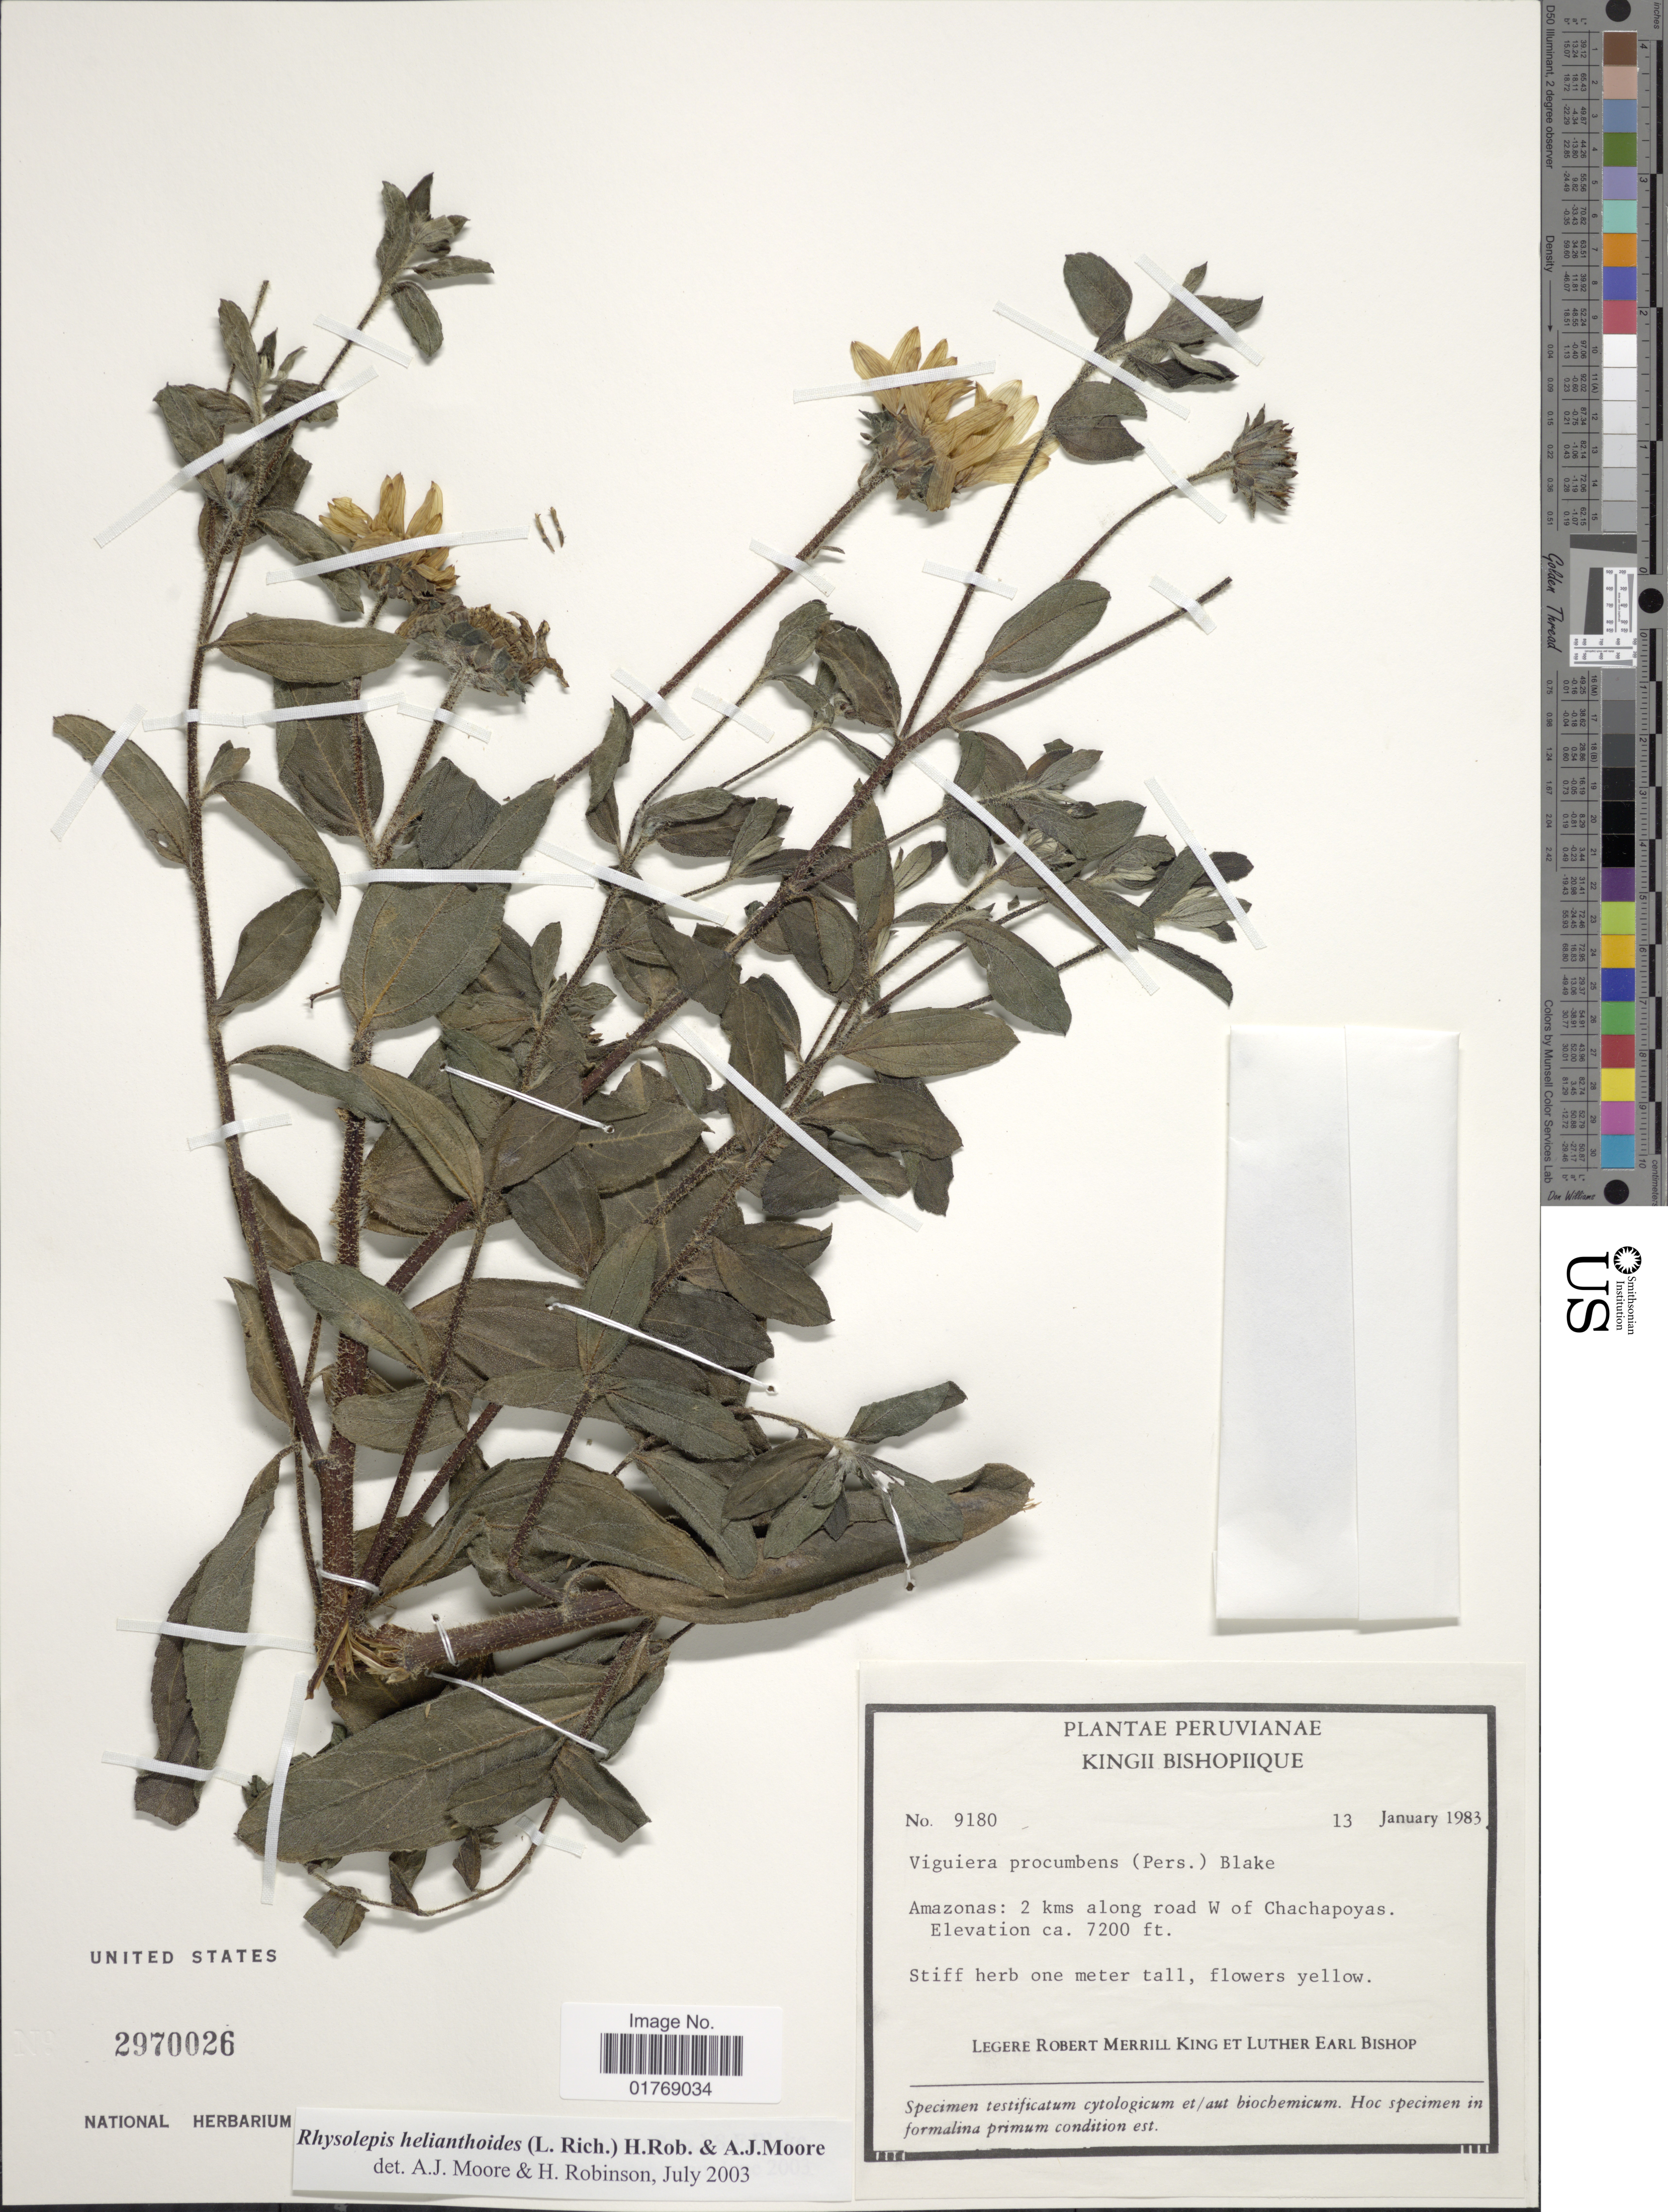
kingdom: Plantae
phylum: Tracheophyta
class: Magnoliopsida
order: Asterales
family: Asteraceae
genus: Viguiera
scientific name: Viguiera procumbens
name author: (Pers.) S.F. Blake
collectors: R. M. King & L. E. Bishop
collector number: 9180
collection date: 1983-01-13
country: Peru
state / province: Amazonas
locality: Amazonas: 2 kms along road W of Chachapoyas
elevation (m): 2195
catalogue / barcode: US 2970026